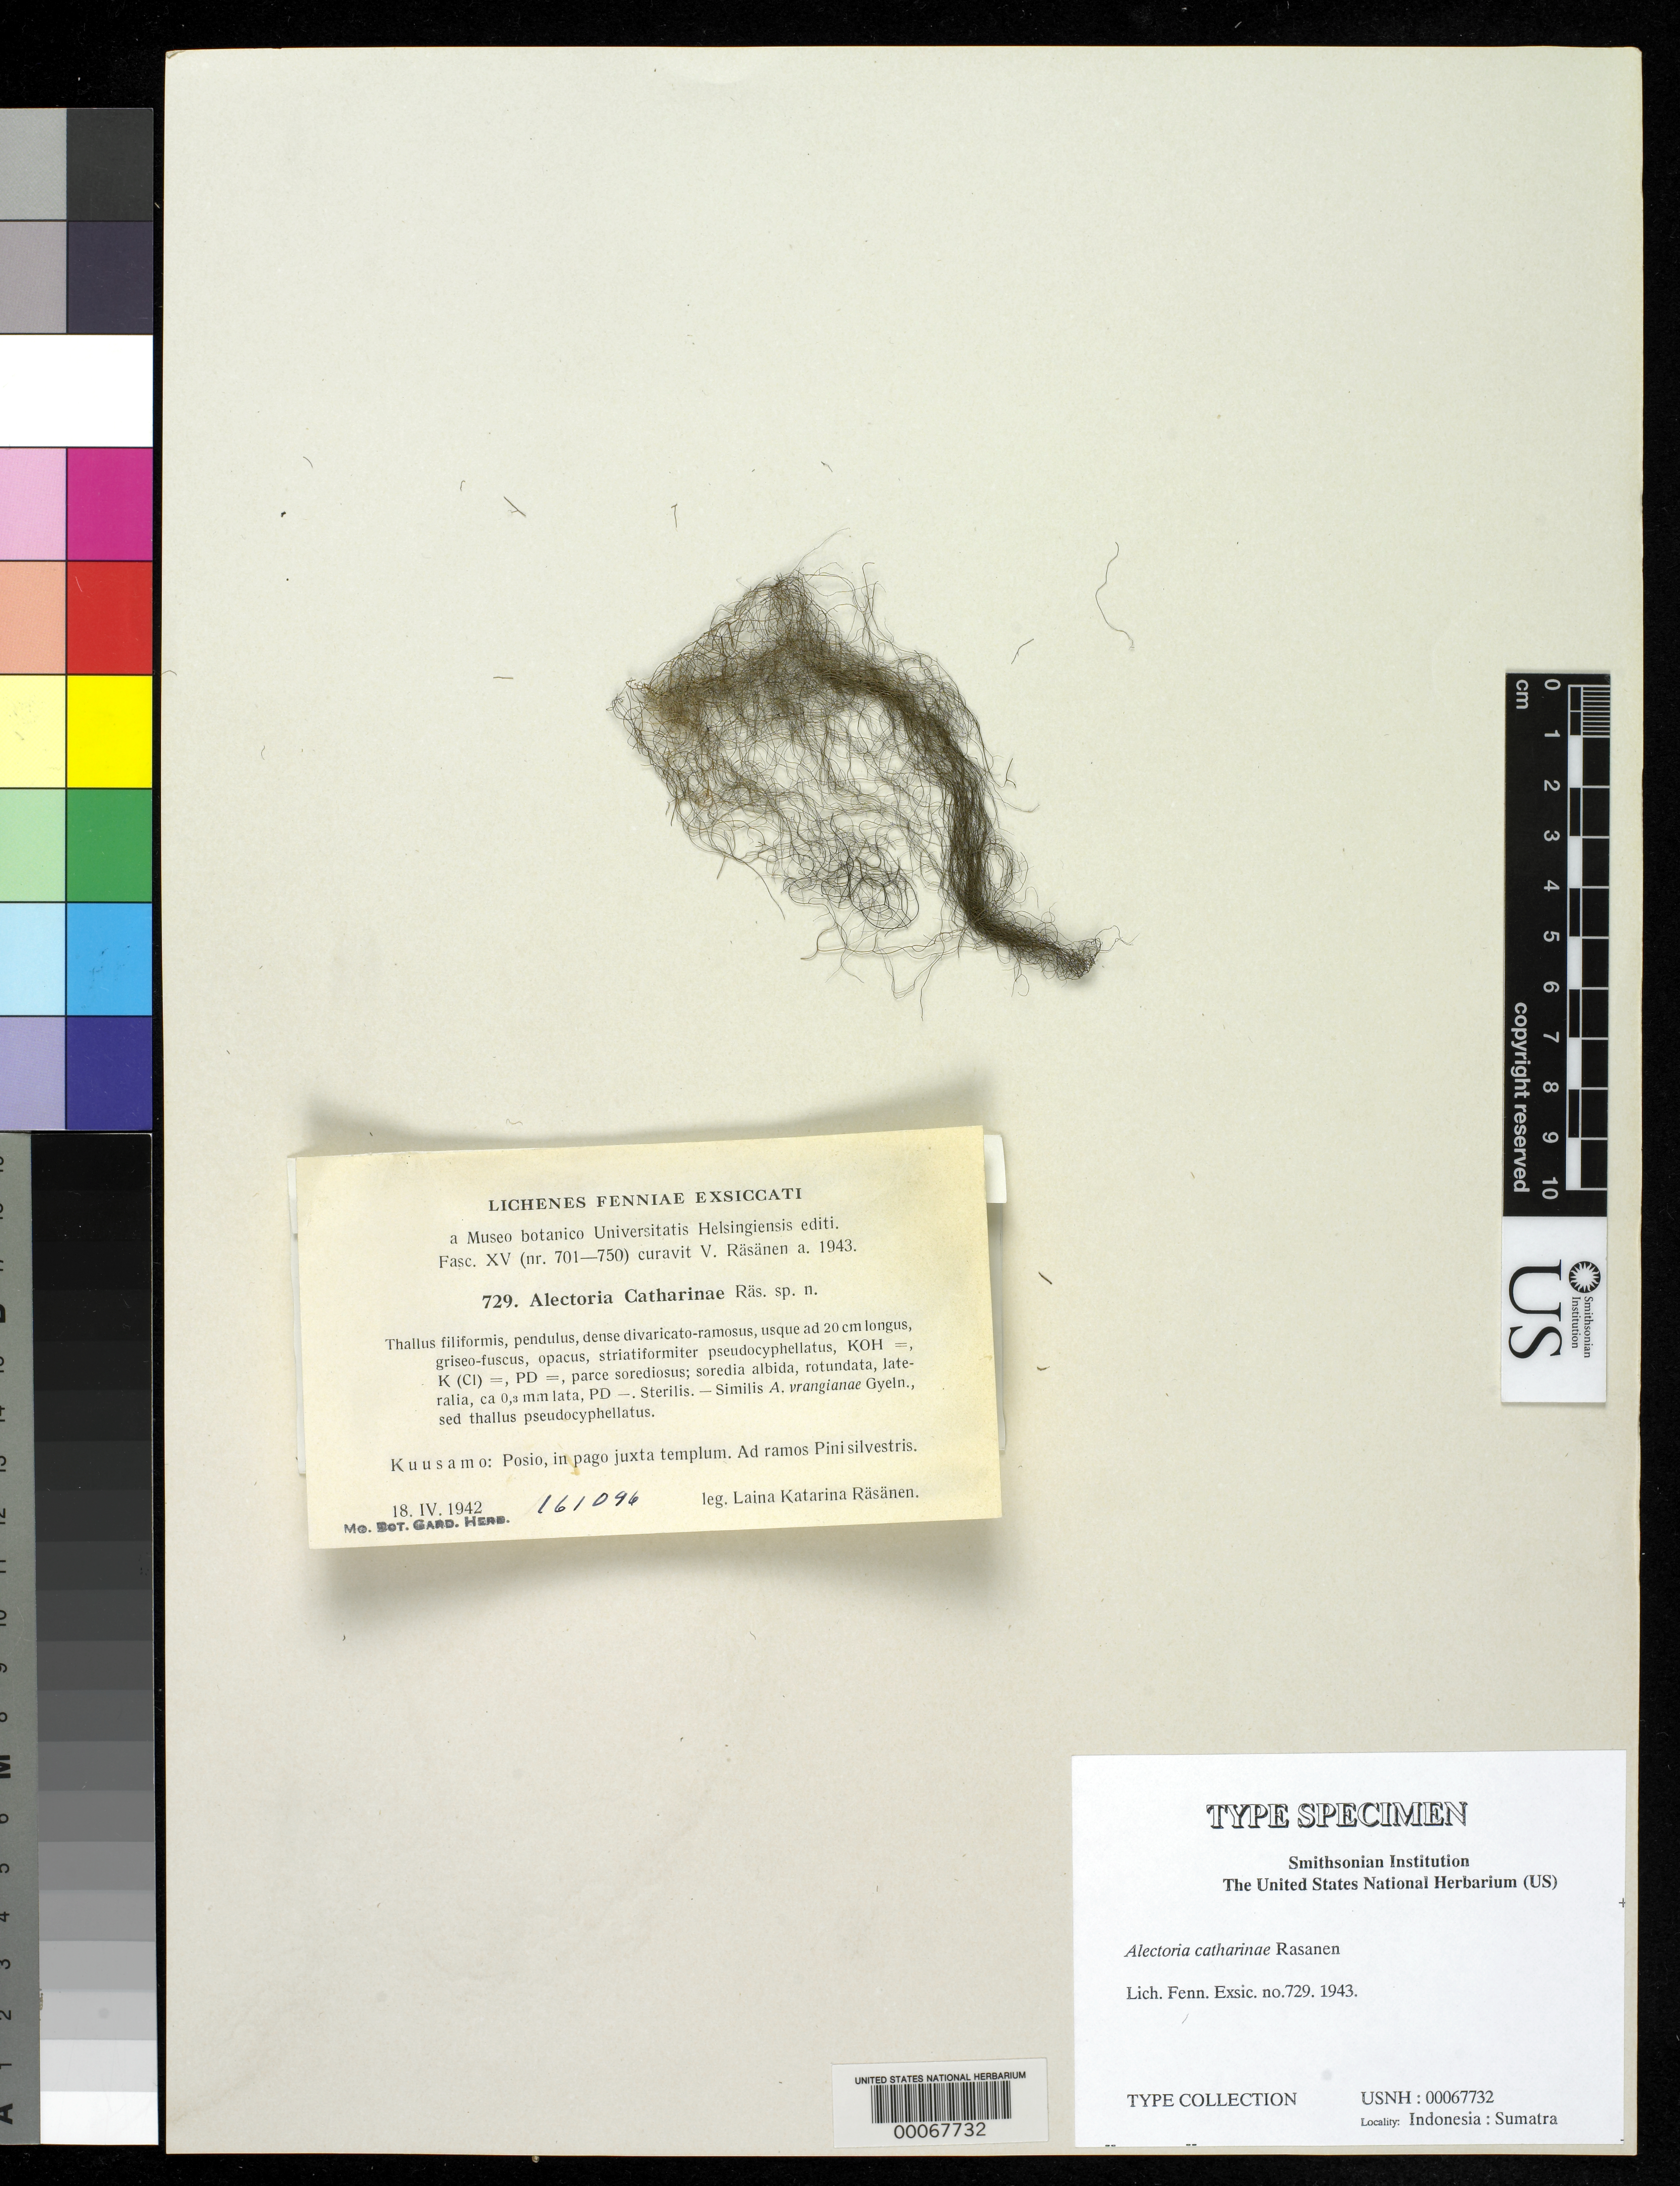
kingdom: Fungi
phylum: Ascomycota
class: Lecanoromycetes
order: Lecanorales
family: Parmeliaceae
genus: Alectoria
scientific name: Alectoria catharinae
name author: Räsänen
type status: Type Collection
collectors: V. Rasanen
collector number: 729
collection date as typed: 18 Apr 1942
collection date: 1942-04-18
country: Indonesia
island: Sumatra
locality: Kuusamo, posio pini silvestris. [Kuusamo, lesser pine forest?]